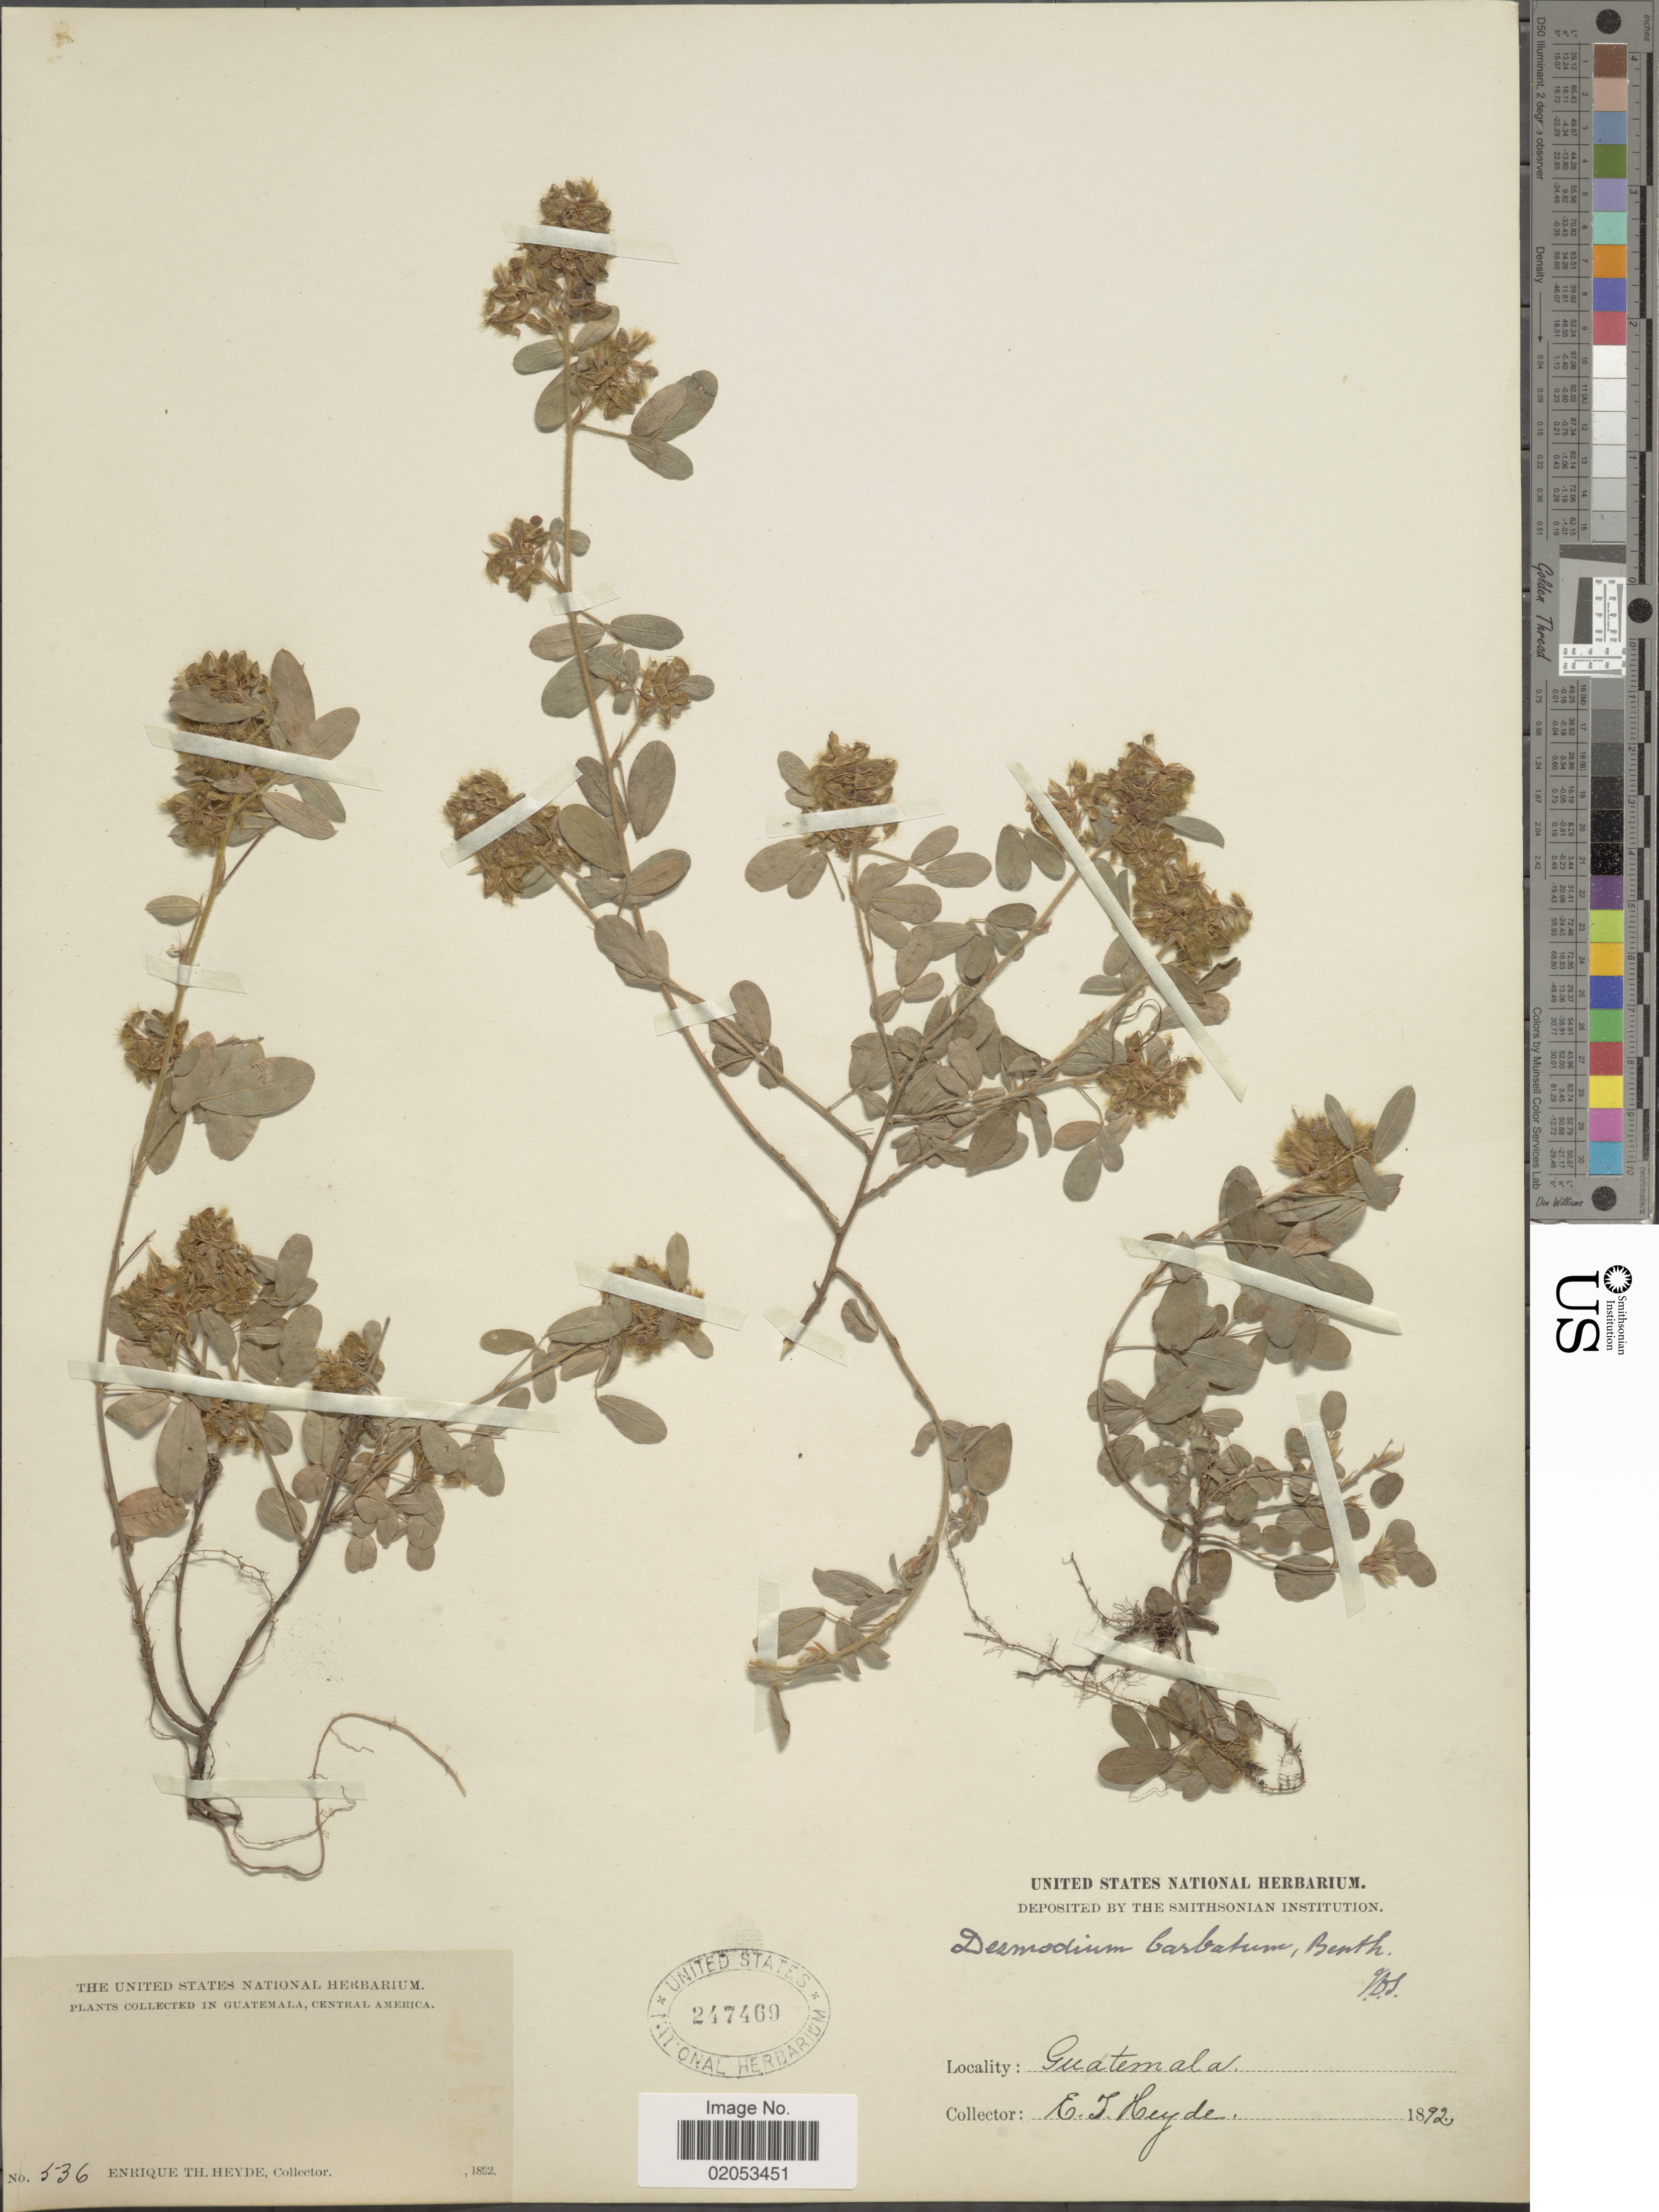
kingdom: Plantae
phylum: Tracheophyta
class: Magnoliopsida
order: Fabales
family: Fabaceae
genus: Grona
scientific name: Grona barbata var. barbata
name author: (L.) H. Ohashi & K. Ohashi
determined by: Strong, Mark T., (BOT), Smithsonian Institution - National Museum of Natural History (UNITED STATES)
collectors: E. T. Heyde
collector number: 536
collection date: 1892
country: Guatemala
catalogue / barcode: US 247469